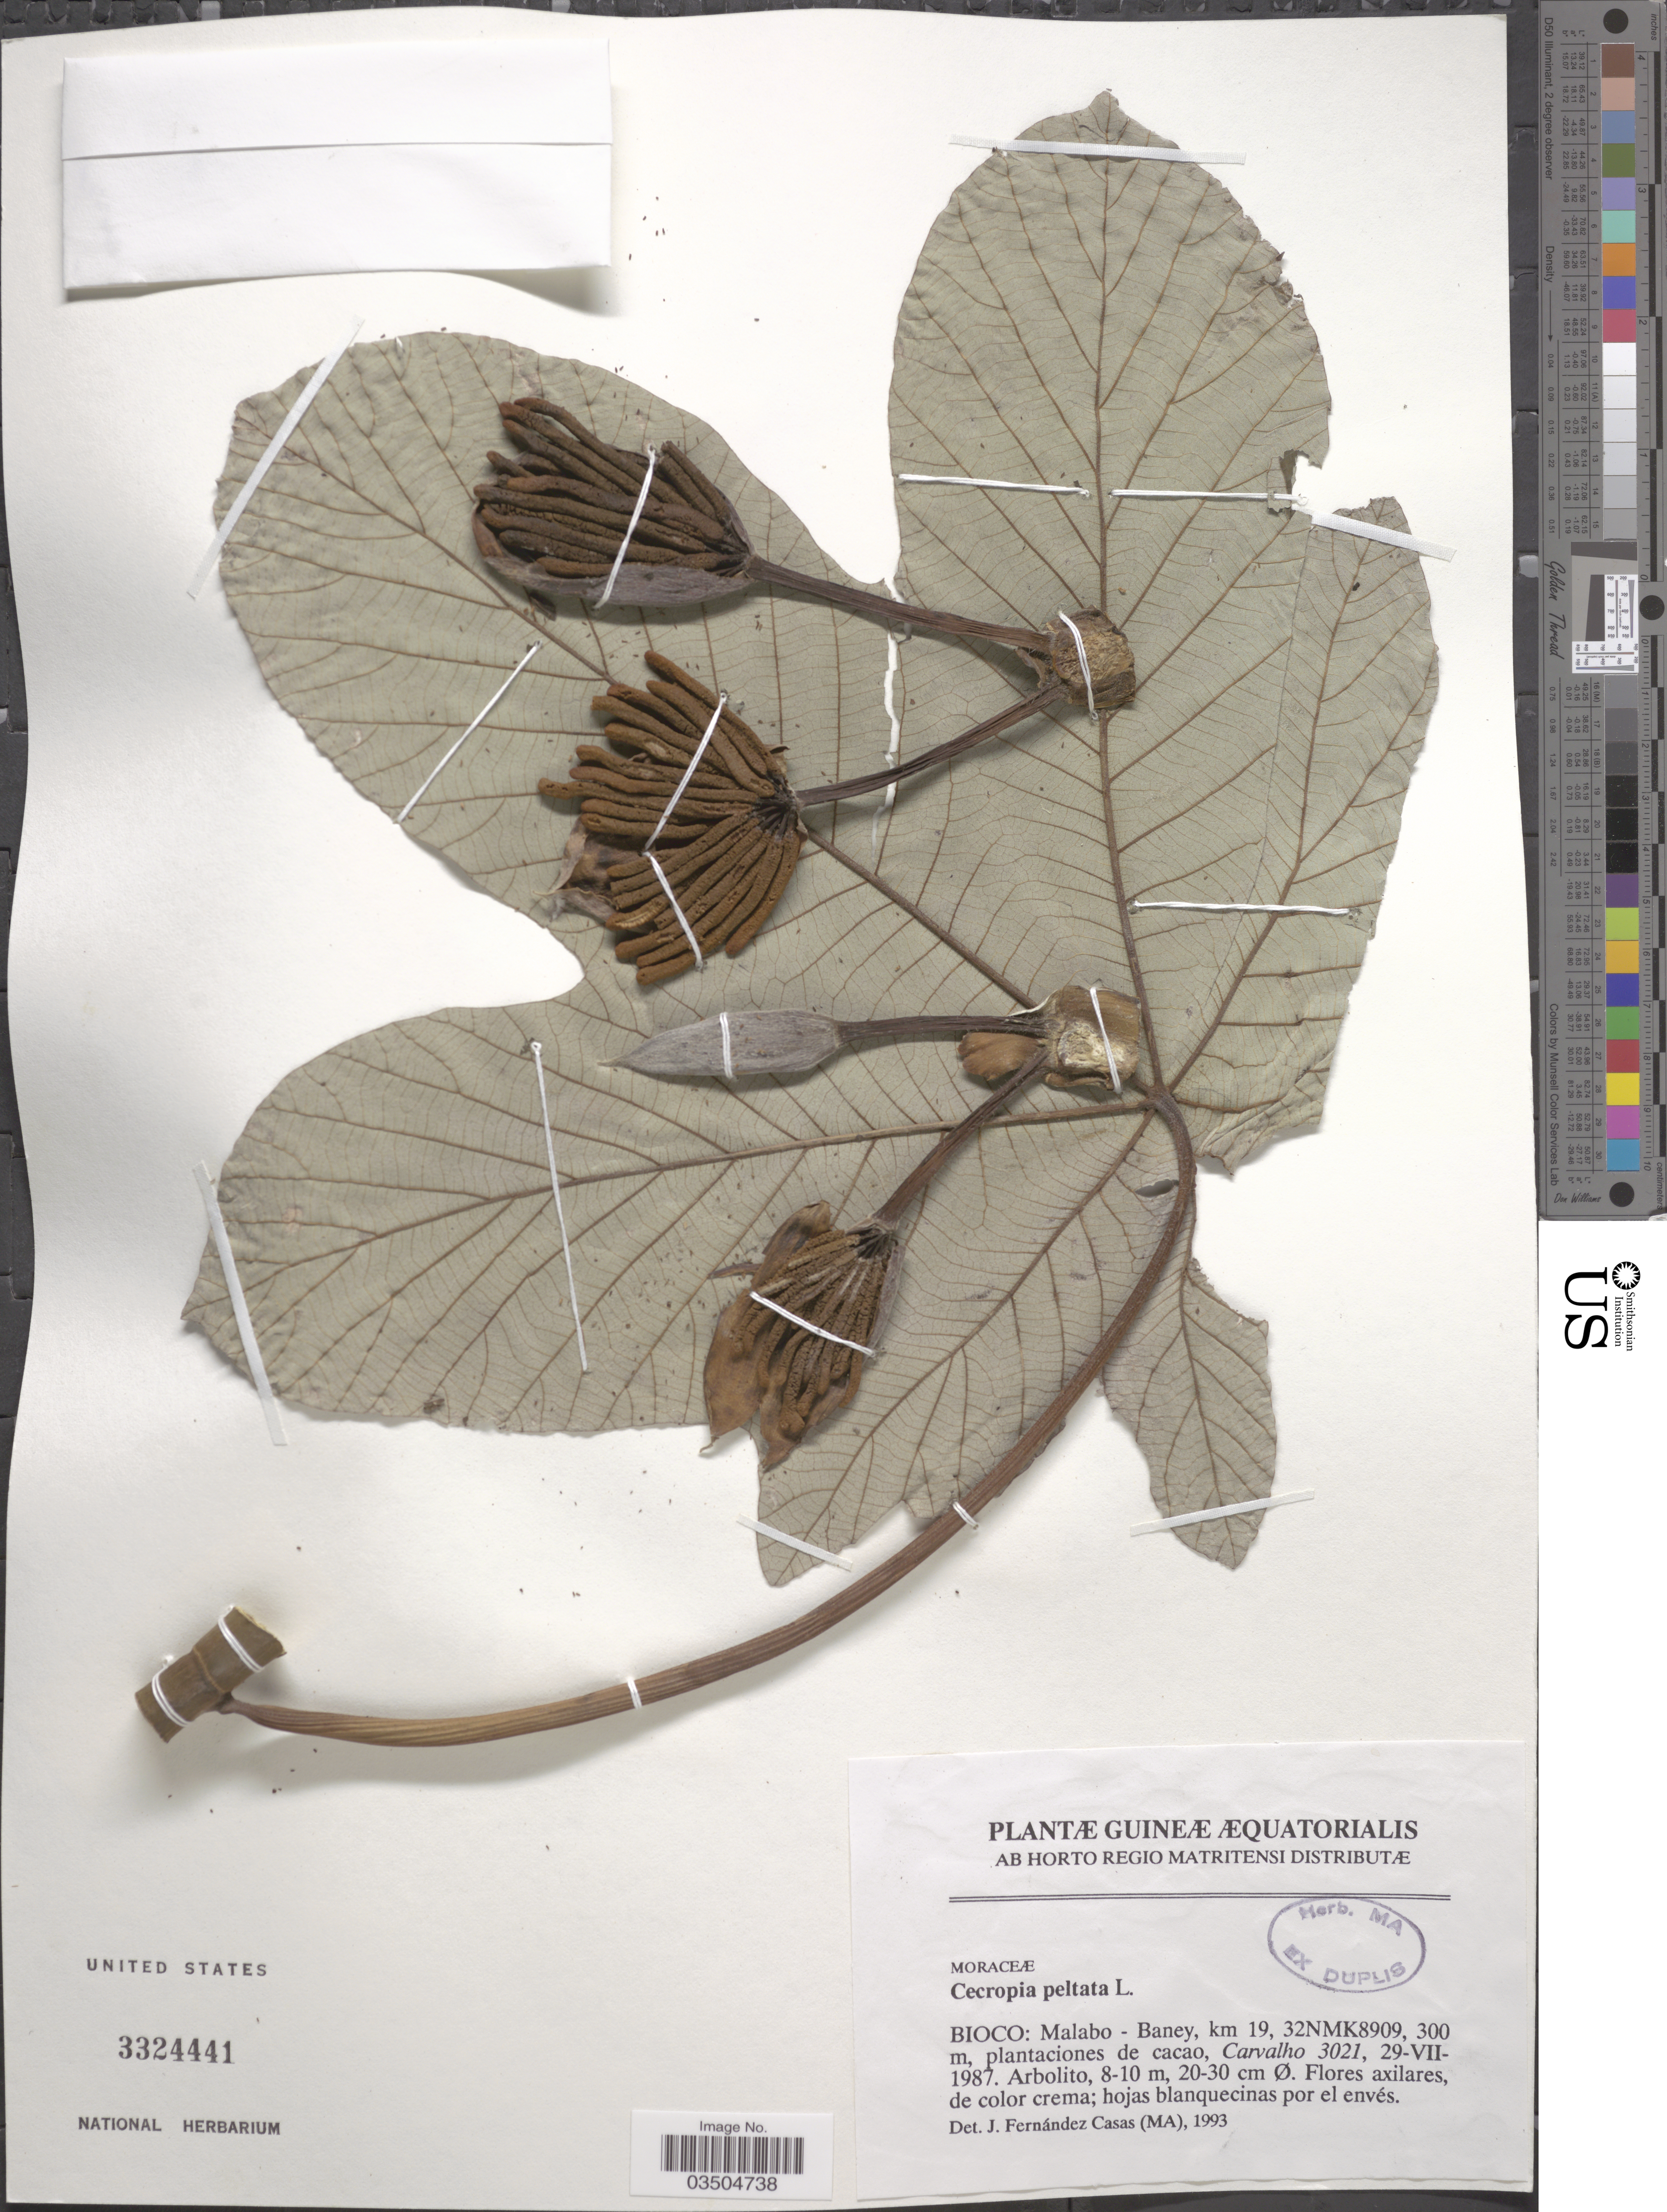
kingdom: Plantae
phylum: Tracheophyta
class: Magnoliopsida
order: Rosales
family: Urticaceae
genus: Cecropia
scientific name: Cecropia peltata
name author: L.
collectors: Carvalho, --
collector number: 3021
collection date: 1987-07-29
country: Equatorial Guinea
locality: Guineæ Æquatorialis. Bioco: Malabo - Baney, km 19, 32NMK8909.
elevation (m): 300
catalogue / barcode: US 3324441